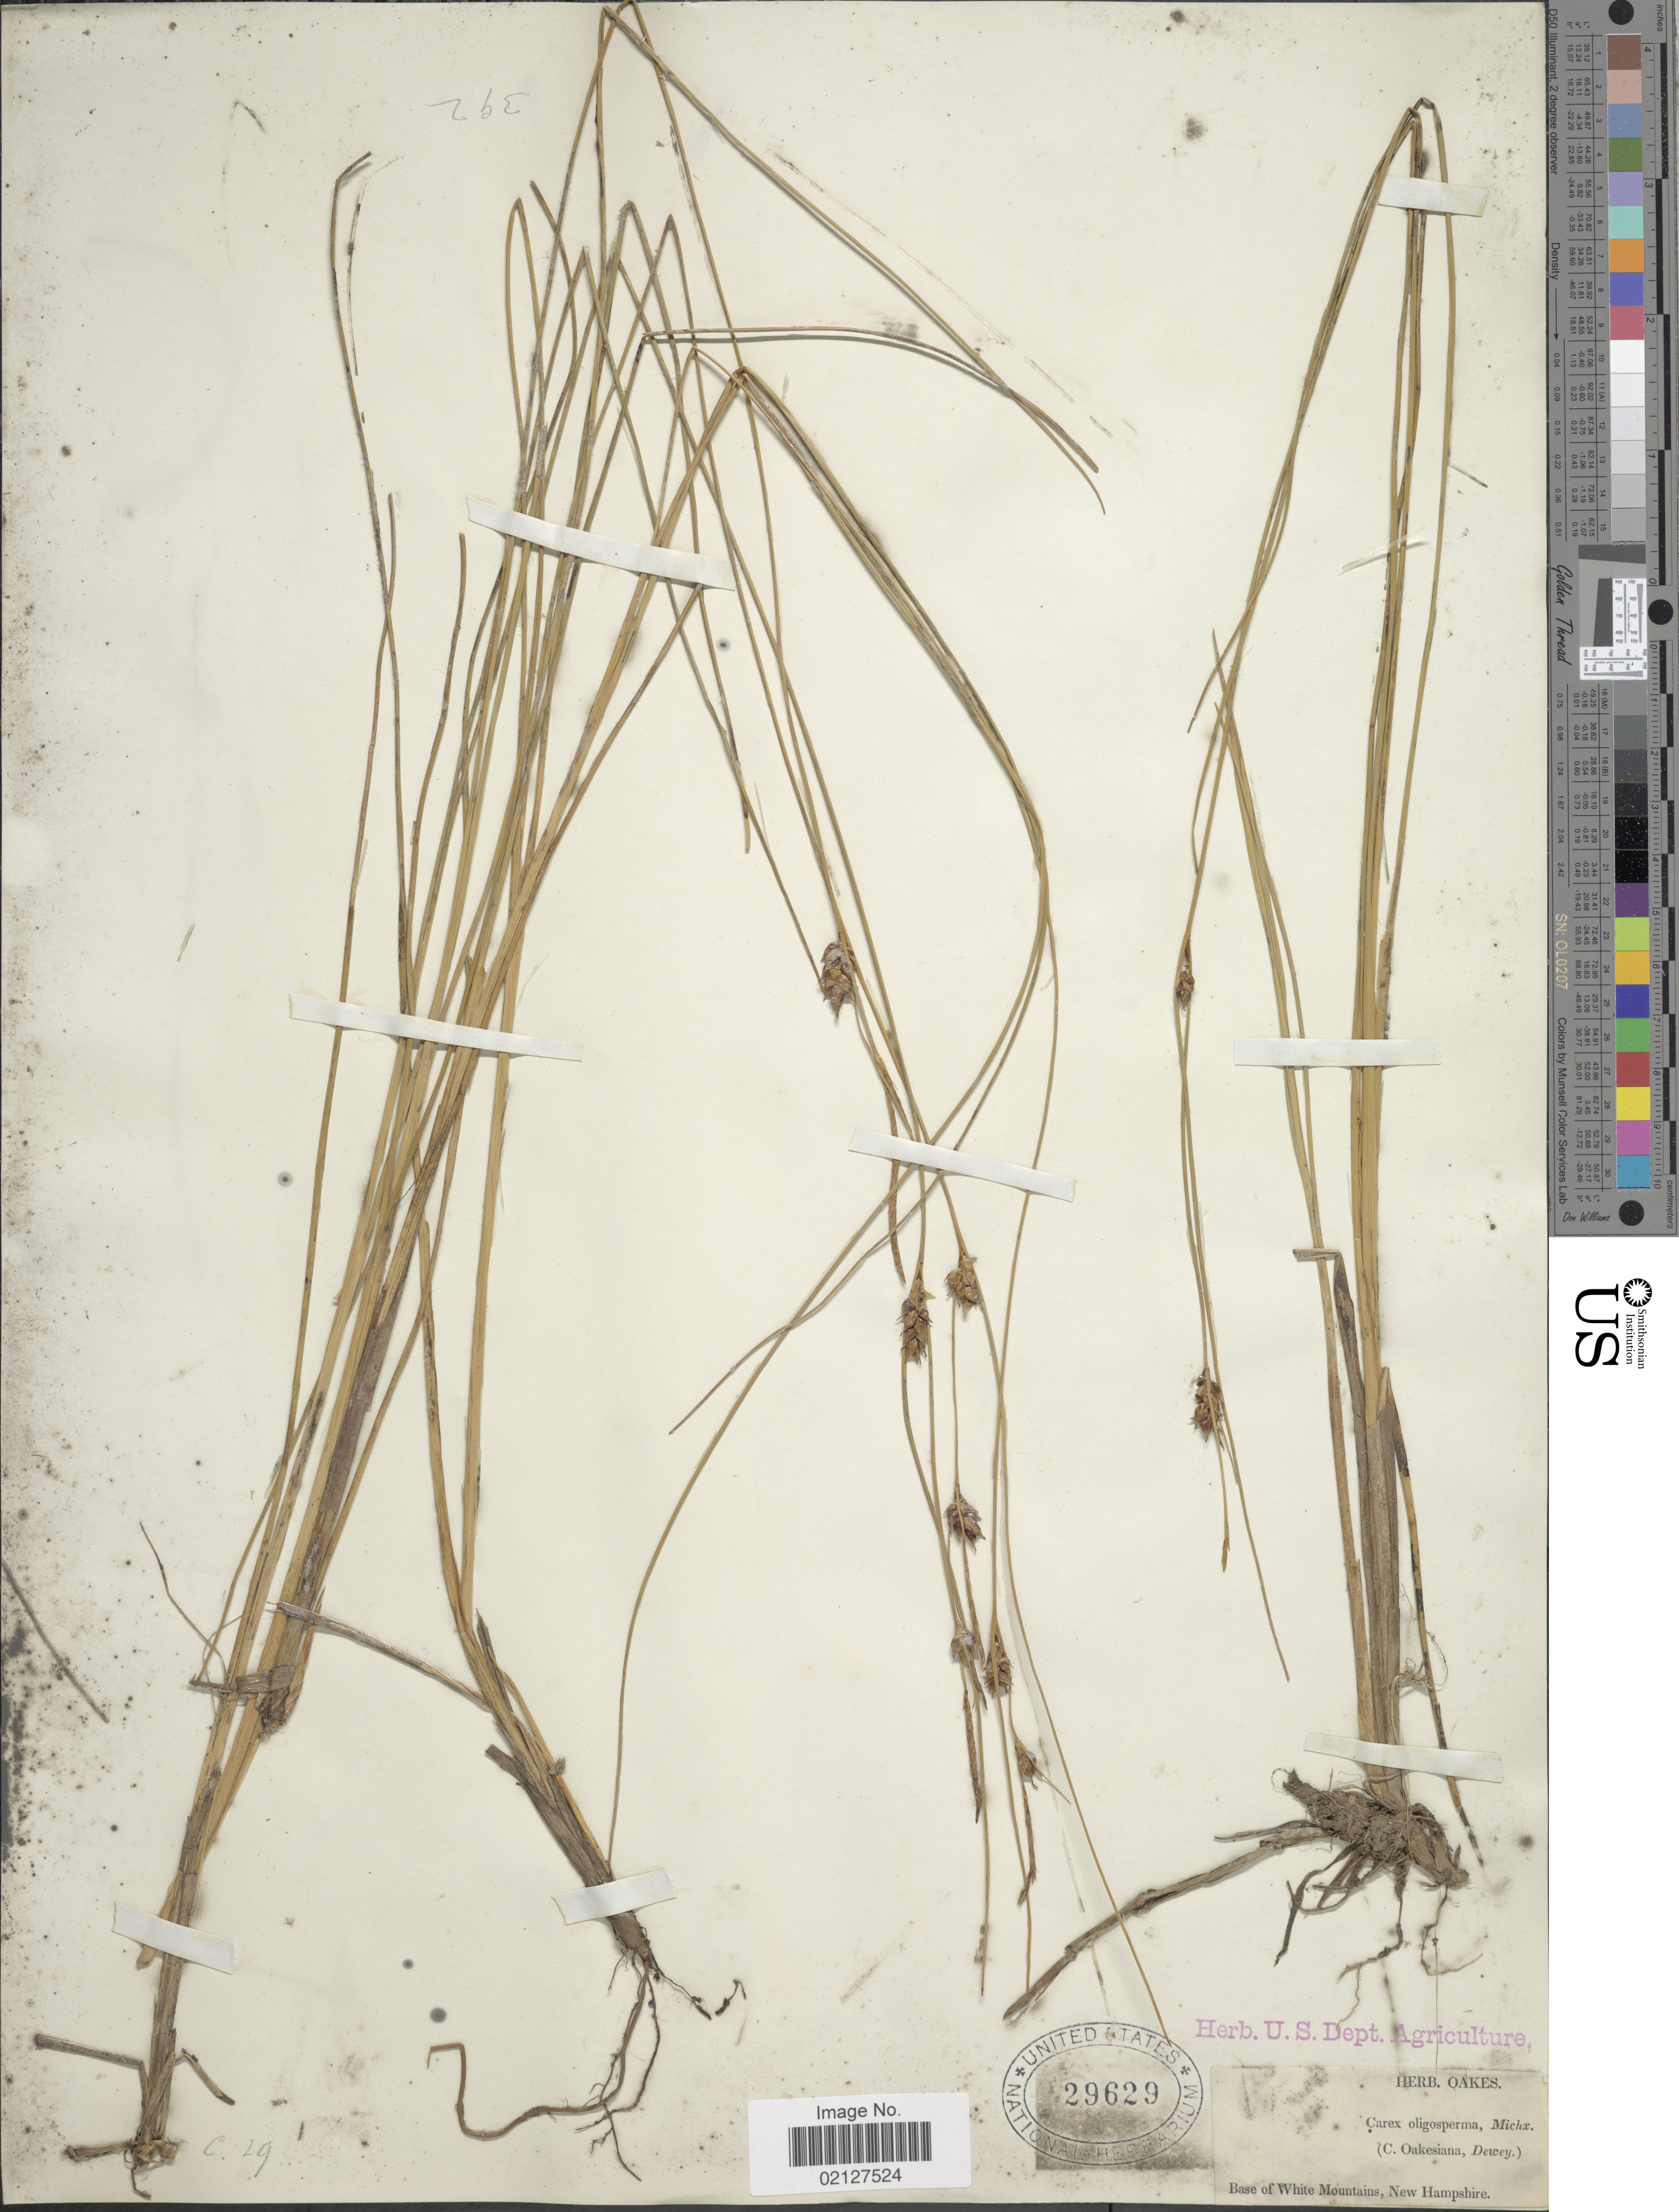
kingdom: Plantae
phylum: Tracheophyta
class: Liliopsida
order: Poales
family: Cyperaceae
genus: Carex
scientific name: Carex oligosperma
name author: Michx.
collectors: ex herb. Oakes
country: United States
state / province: New Hampshire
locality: Base of White Mountains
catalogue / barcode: US 29629